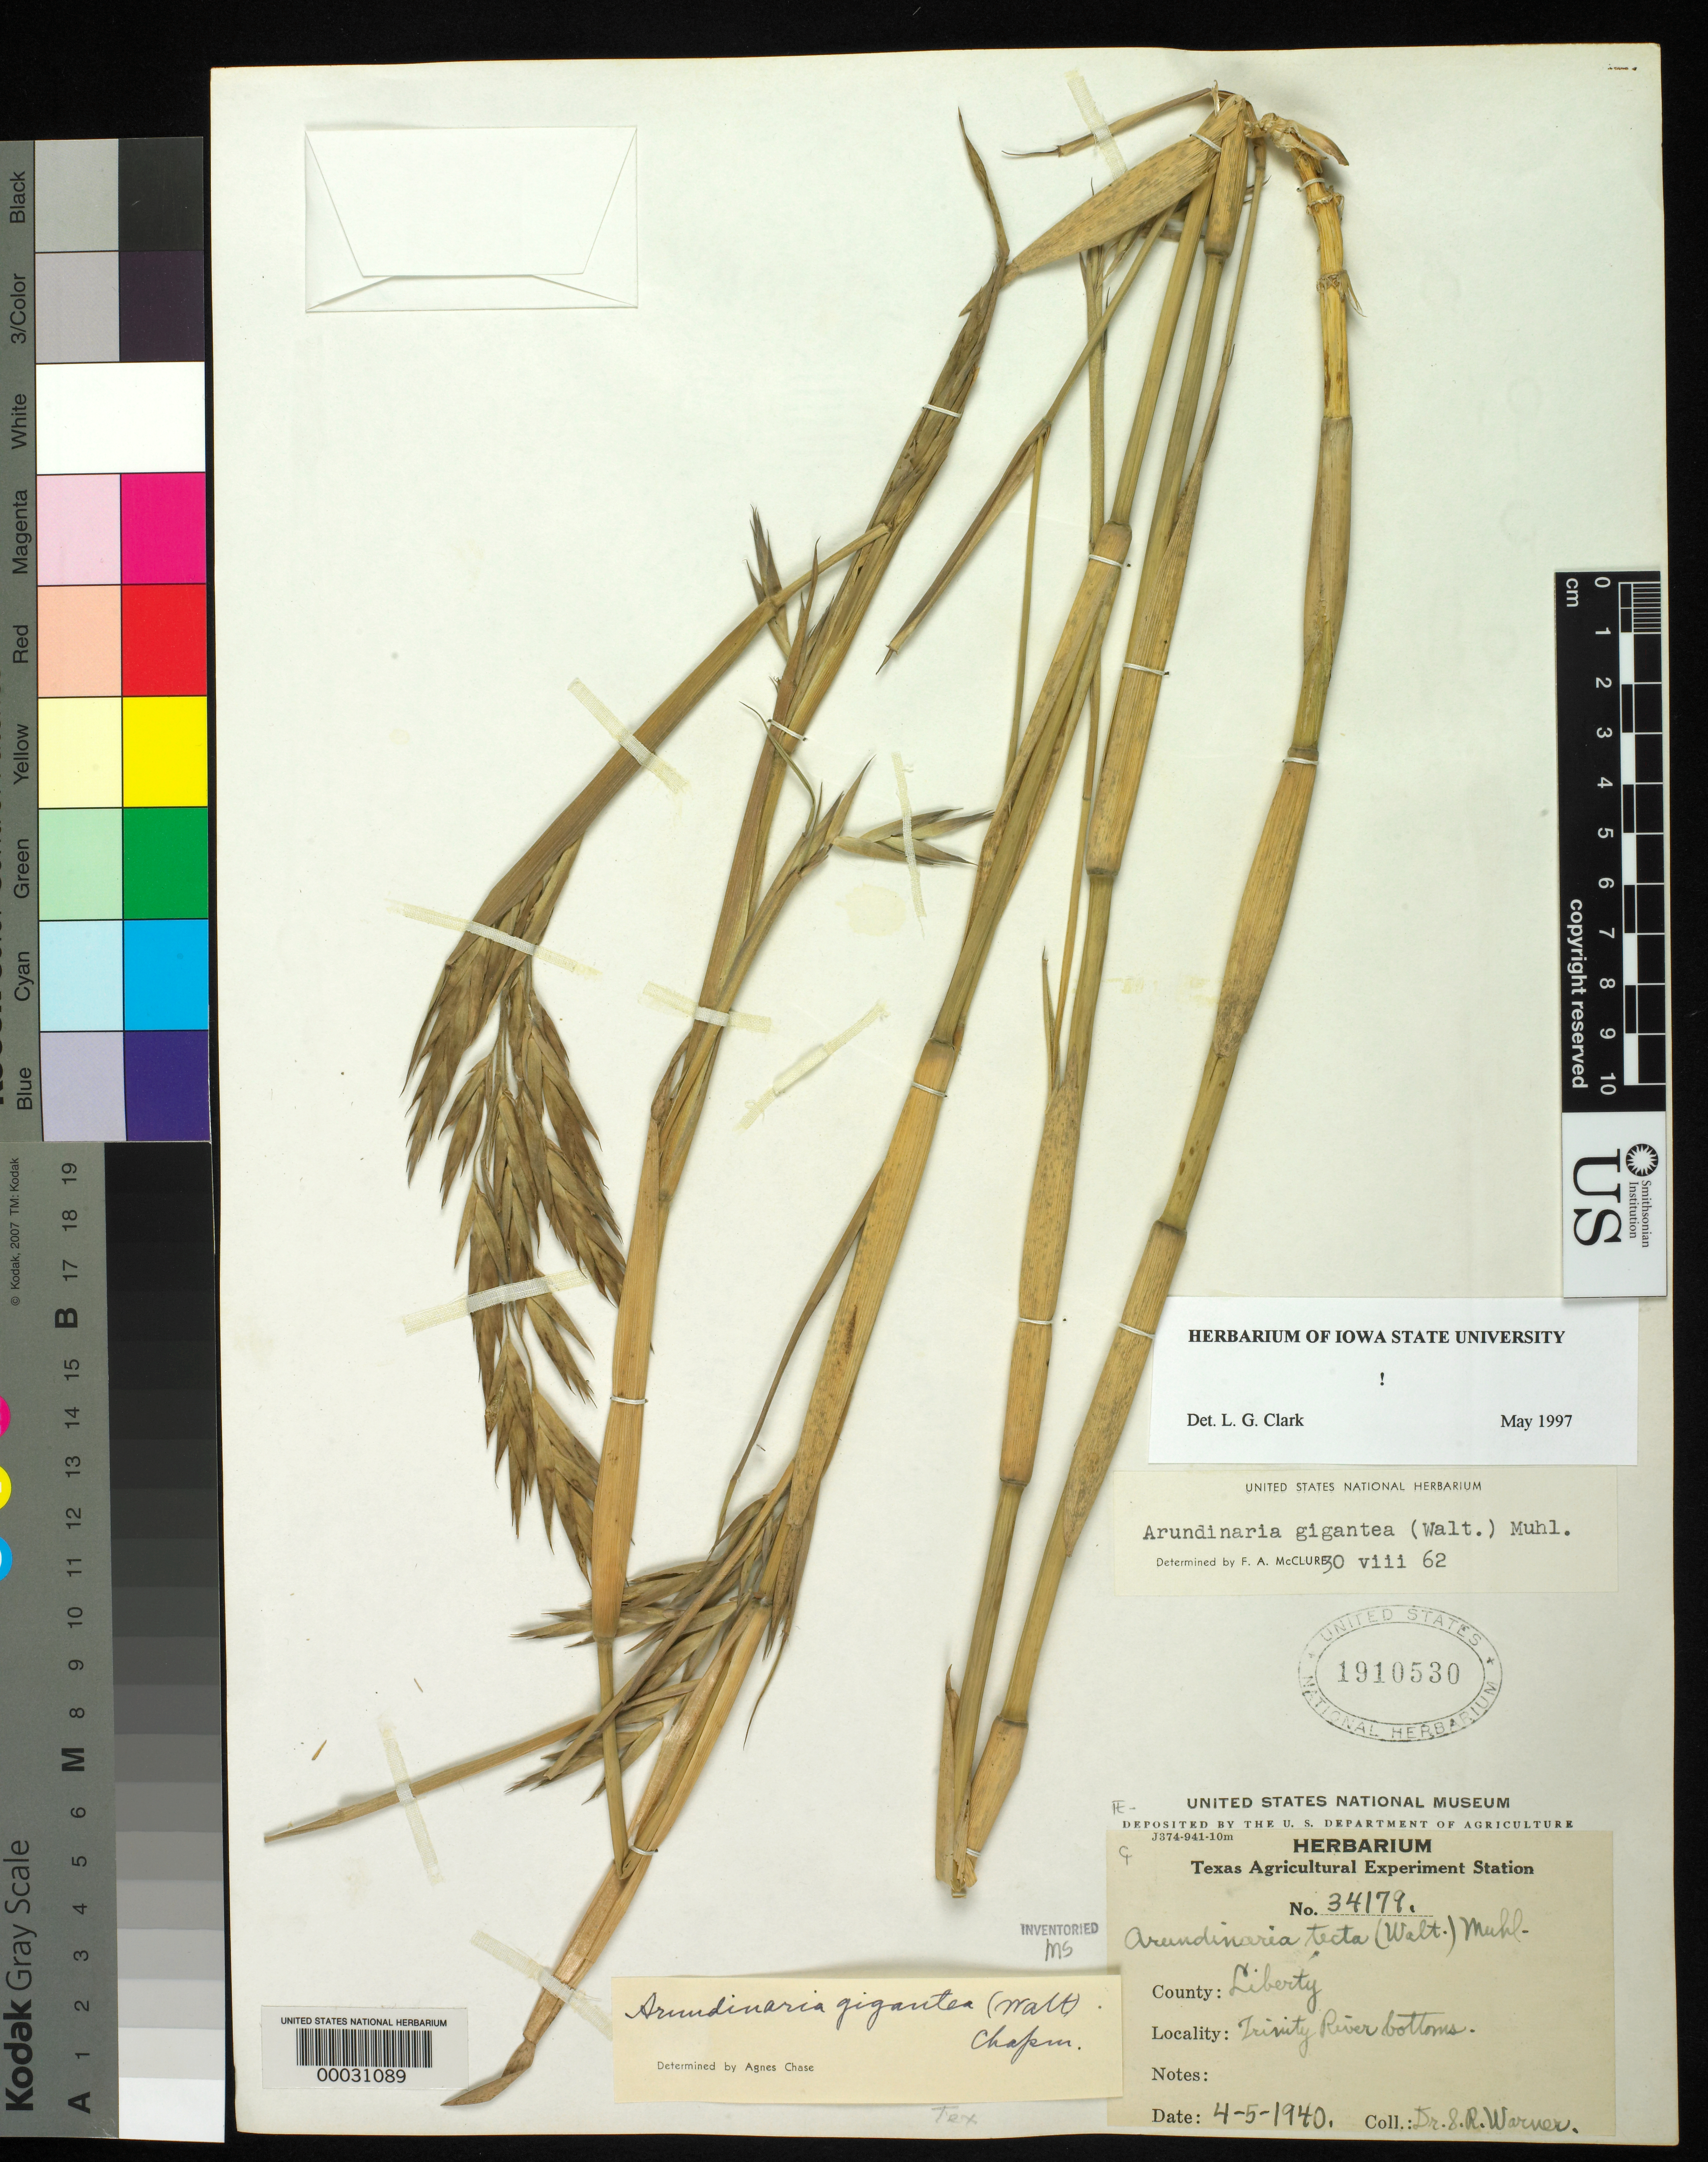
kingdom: Plantae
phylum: Tracheophyta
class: Liliopsida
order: Poales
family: Poaceae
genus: Arundinaria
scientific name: Arundinaria gigantea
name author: (Walter) Muhl.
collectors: S. Warner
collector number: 34179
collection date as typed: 04 May 1940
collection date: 1940-05-04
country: United States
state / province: Texas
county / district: Liberty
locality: Trinity river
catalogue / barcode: US 1910530